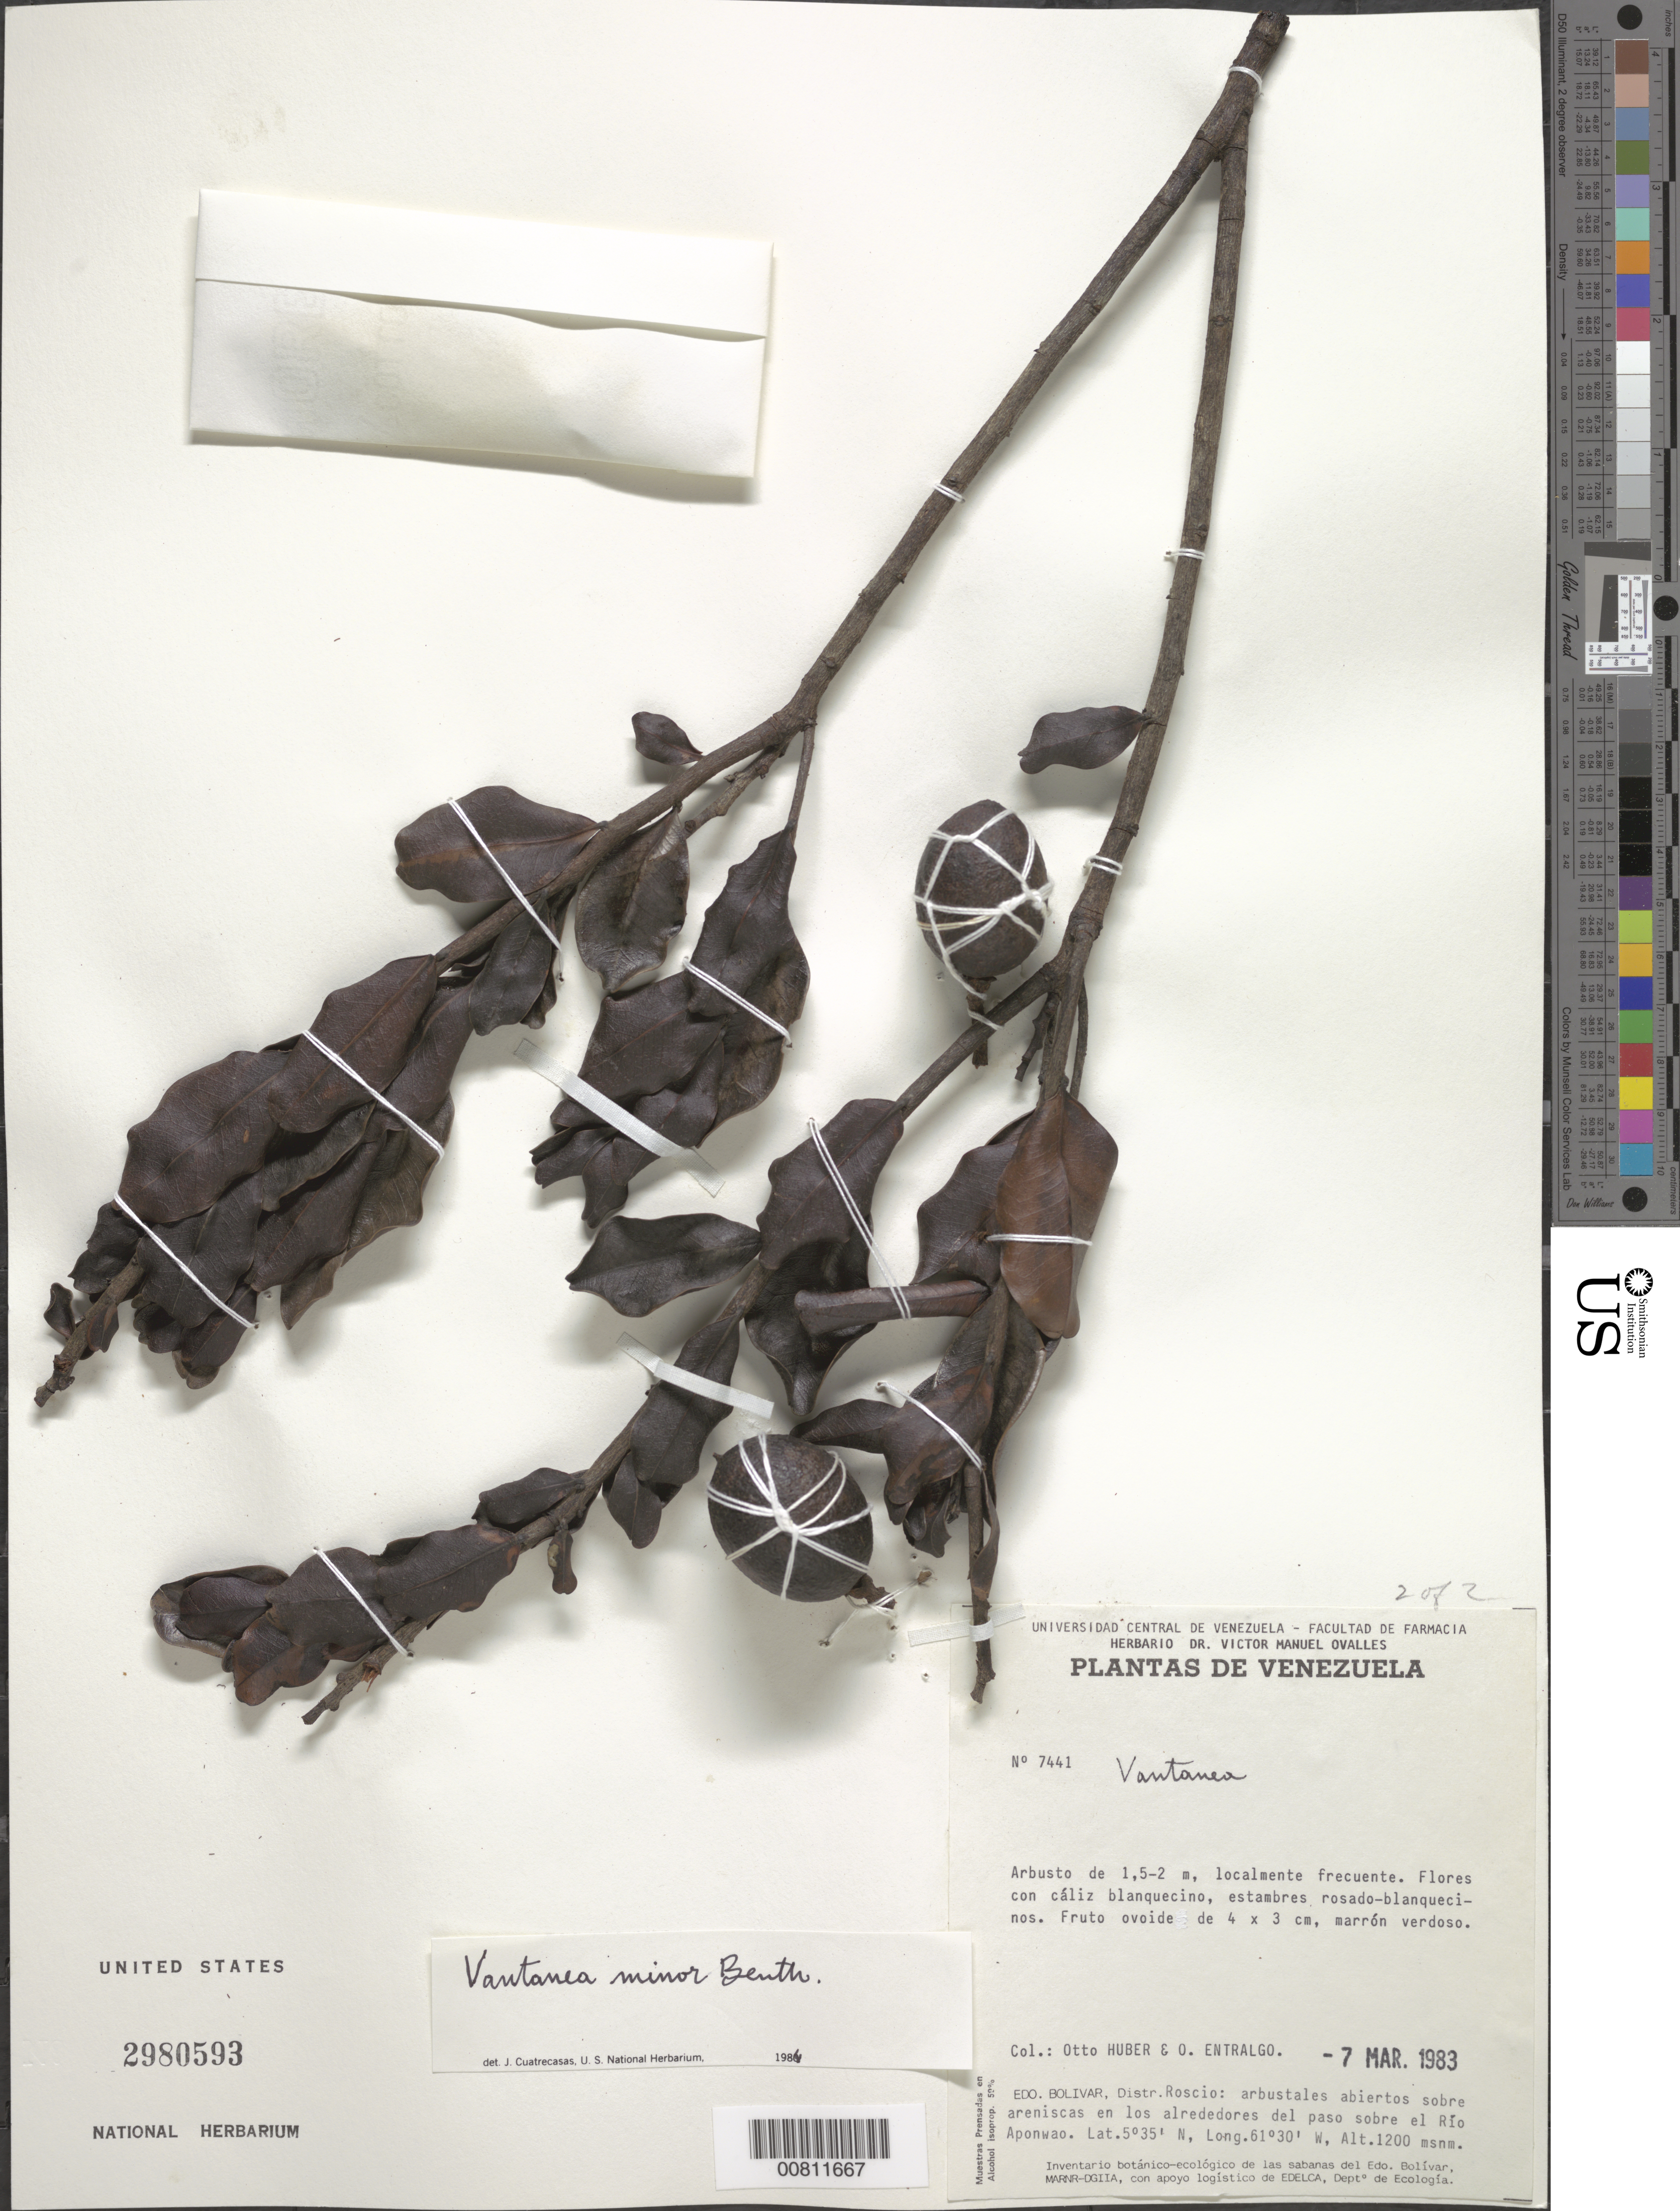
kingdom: Plantae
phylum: Tracheophyta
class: Magnoliopsida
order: Malpighiales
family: Humiriaceae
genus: Vantanea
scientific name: Vantanea minor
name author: Benth.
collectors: O. Huber & O. Entralgo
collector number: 7441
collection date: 1983-03-07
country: Venezuela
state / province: Bolivar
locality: Distr. Roscio: arbustales abiertos sobre areniscas en los alrededores del paso sobre el Río Aponwao.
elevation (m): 1200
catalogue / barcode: US 2980593